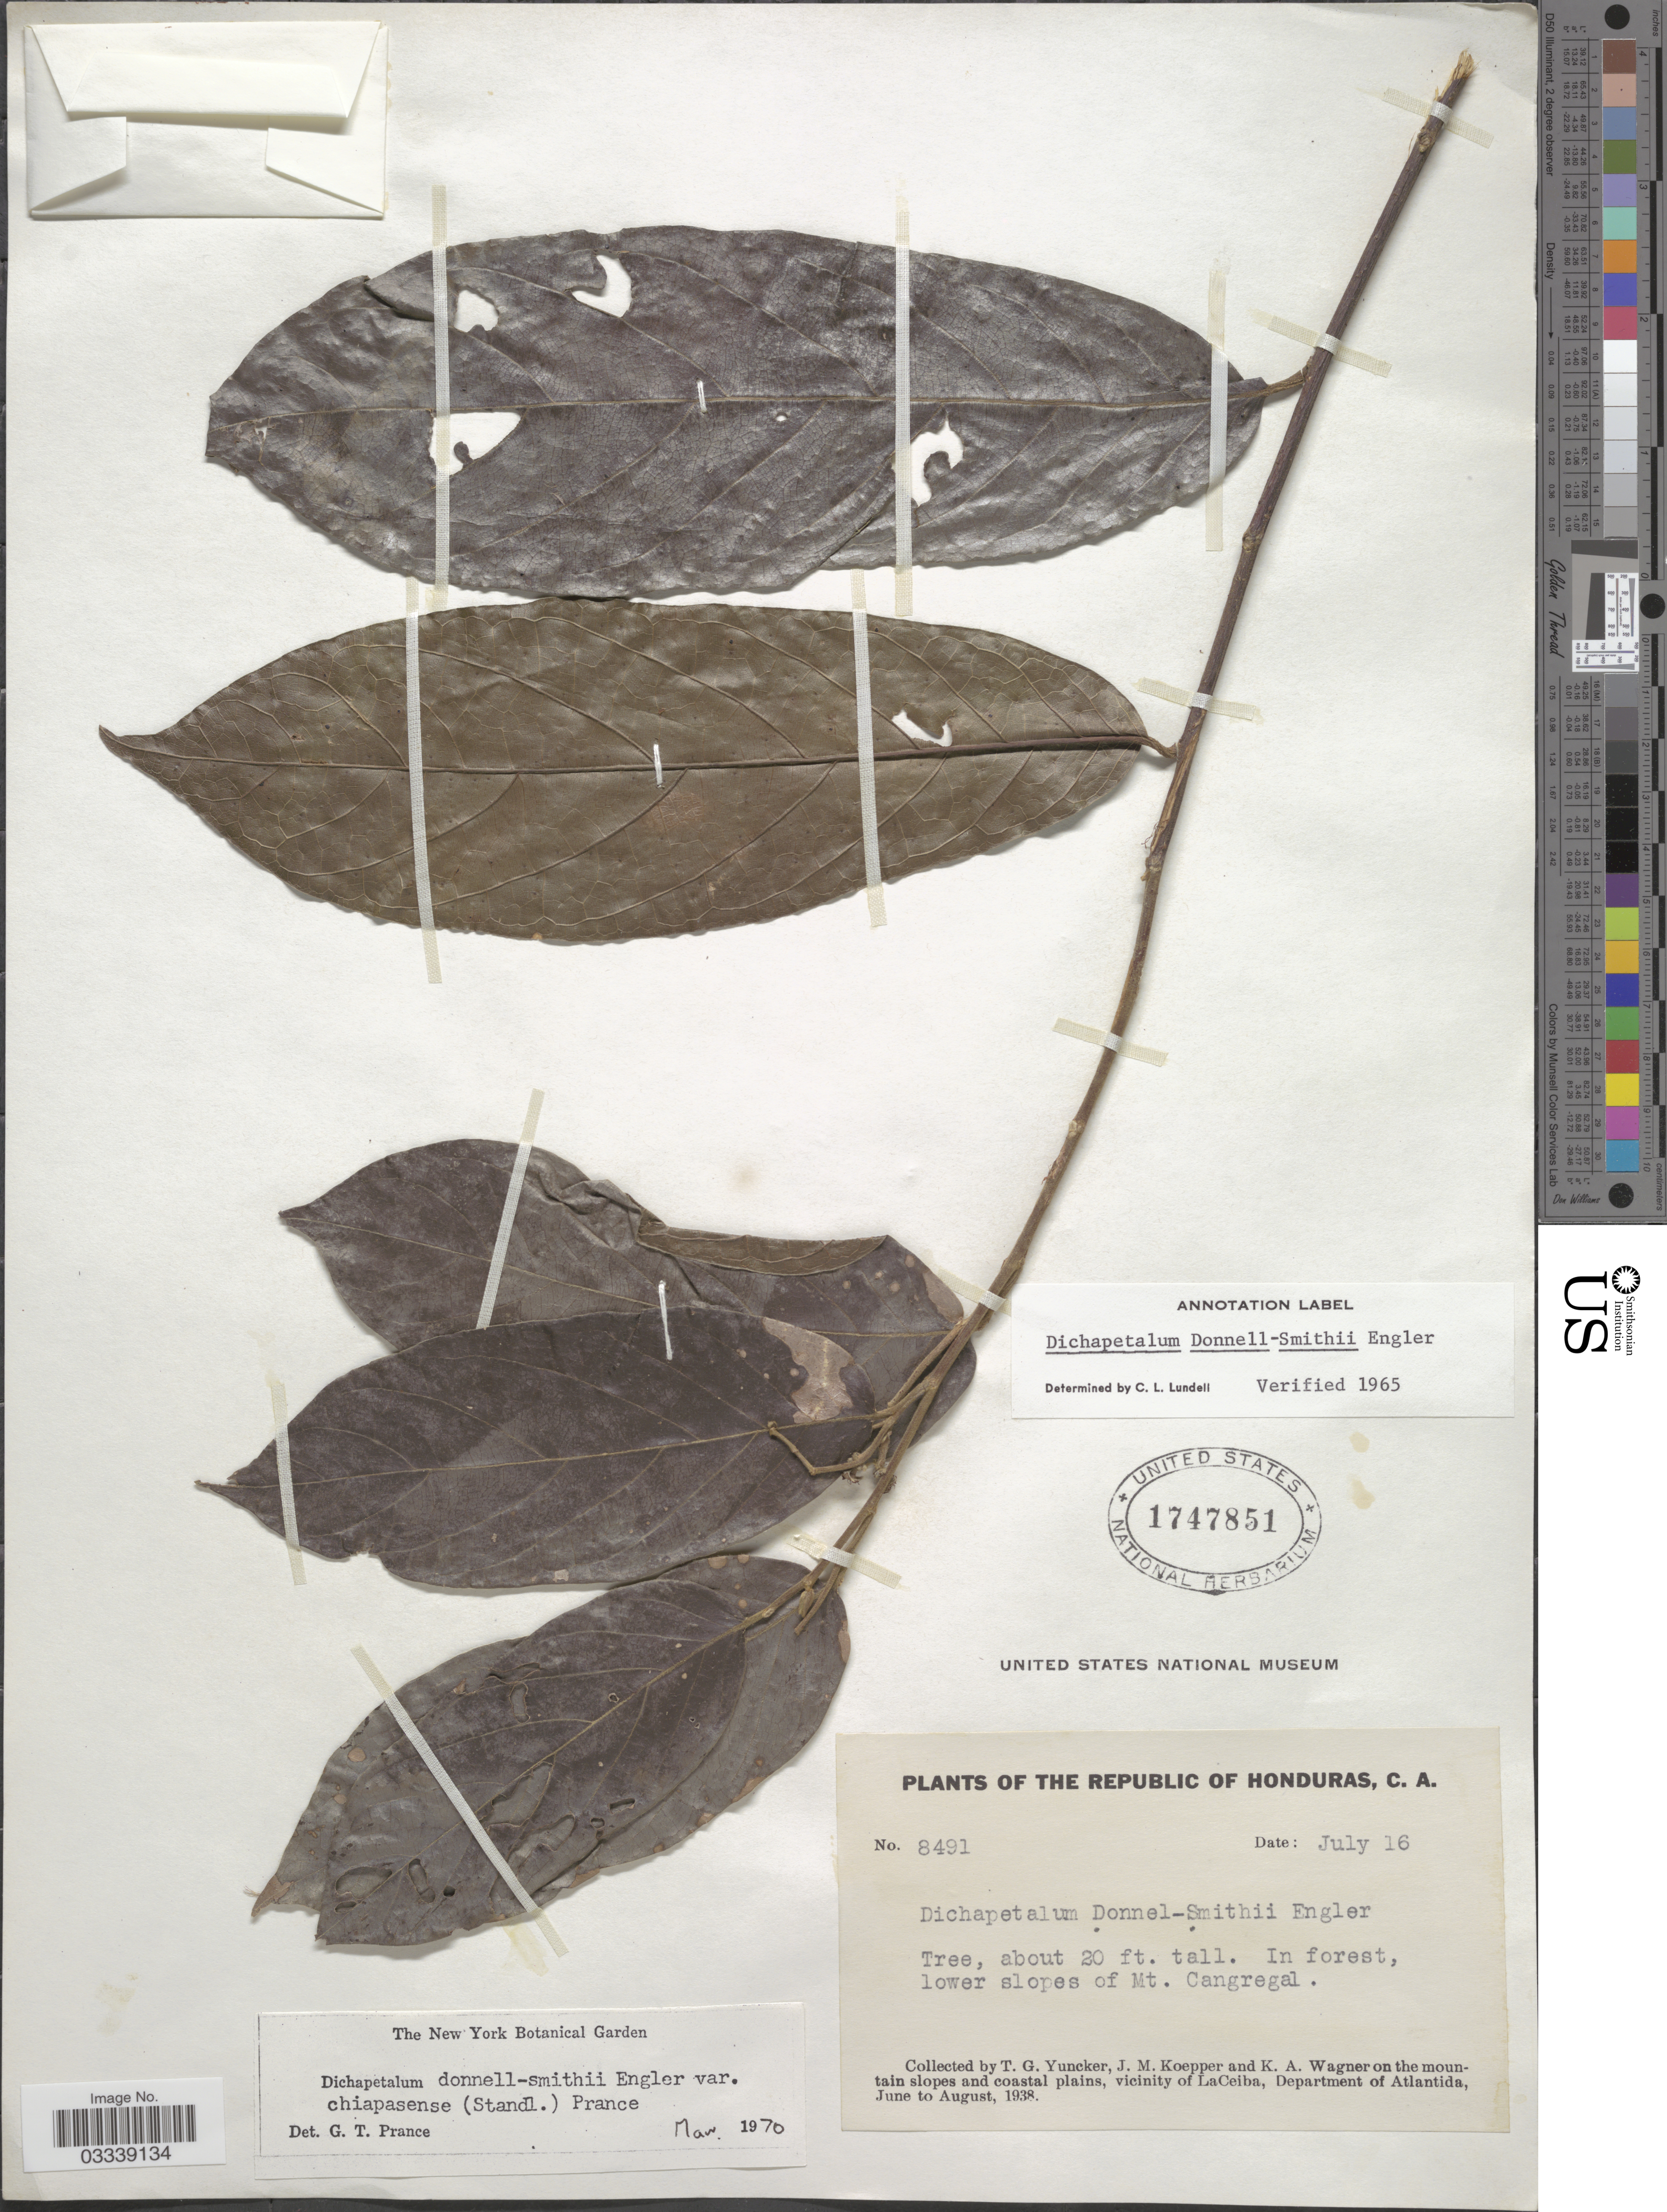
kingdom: Plantae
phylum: Tracheophyta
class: Magnoliopsida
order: Malpighiales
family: Dichapetalaceae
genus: Dichapetalum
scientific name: Dichapetalum donnell-smithii var. chiapasense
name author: (Standl.) Prance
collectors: T. G. Yuncker, J. M. Koepper & K. A. Wagner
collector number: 8491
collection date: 1938-07-16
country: Honduras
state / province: Atlántida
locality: In forest, lower slopes of Mt. Cangregal, on the mountain slopes and coastal plains, vicinity of LaCeiba, Department of Atlantida.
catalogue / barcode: US 1747851